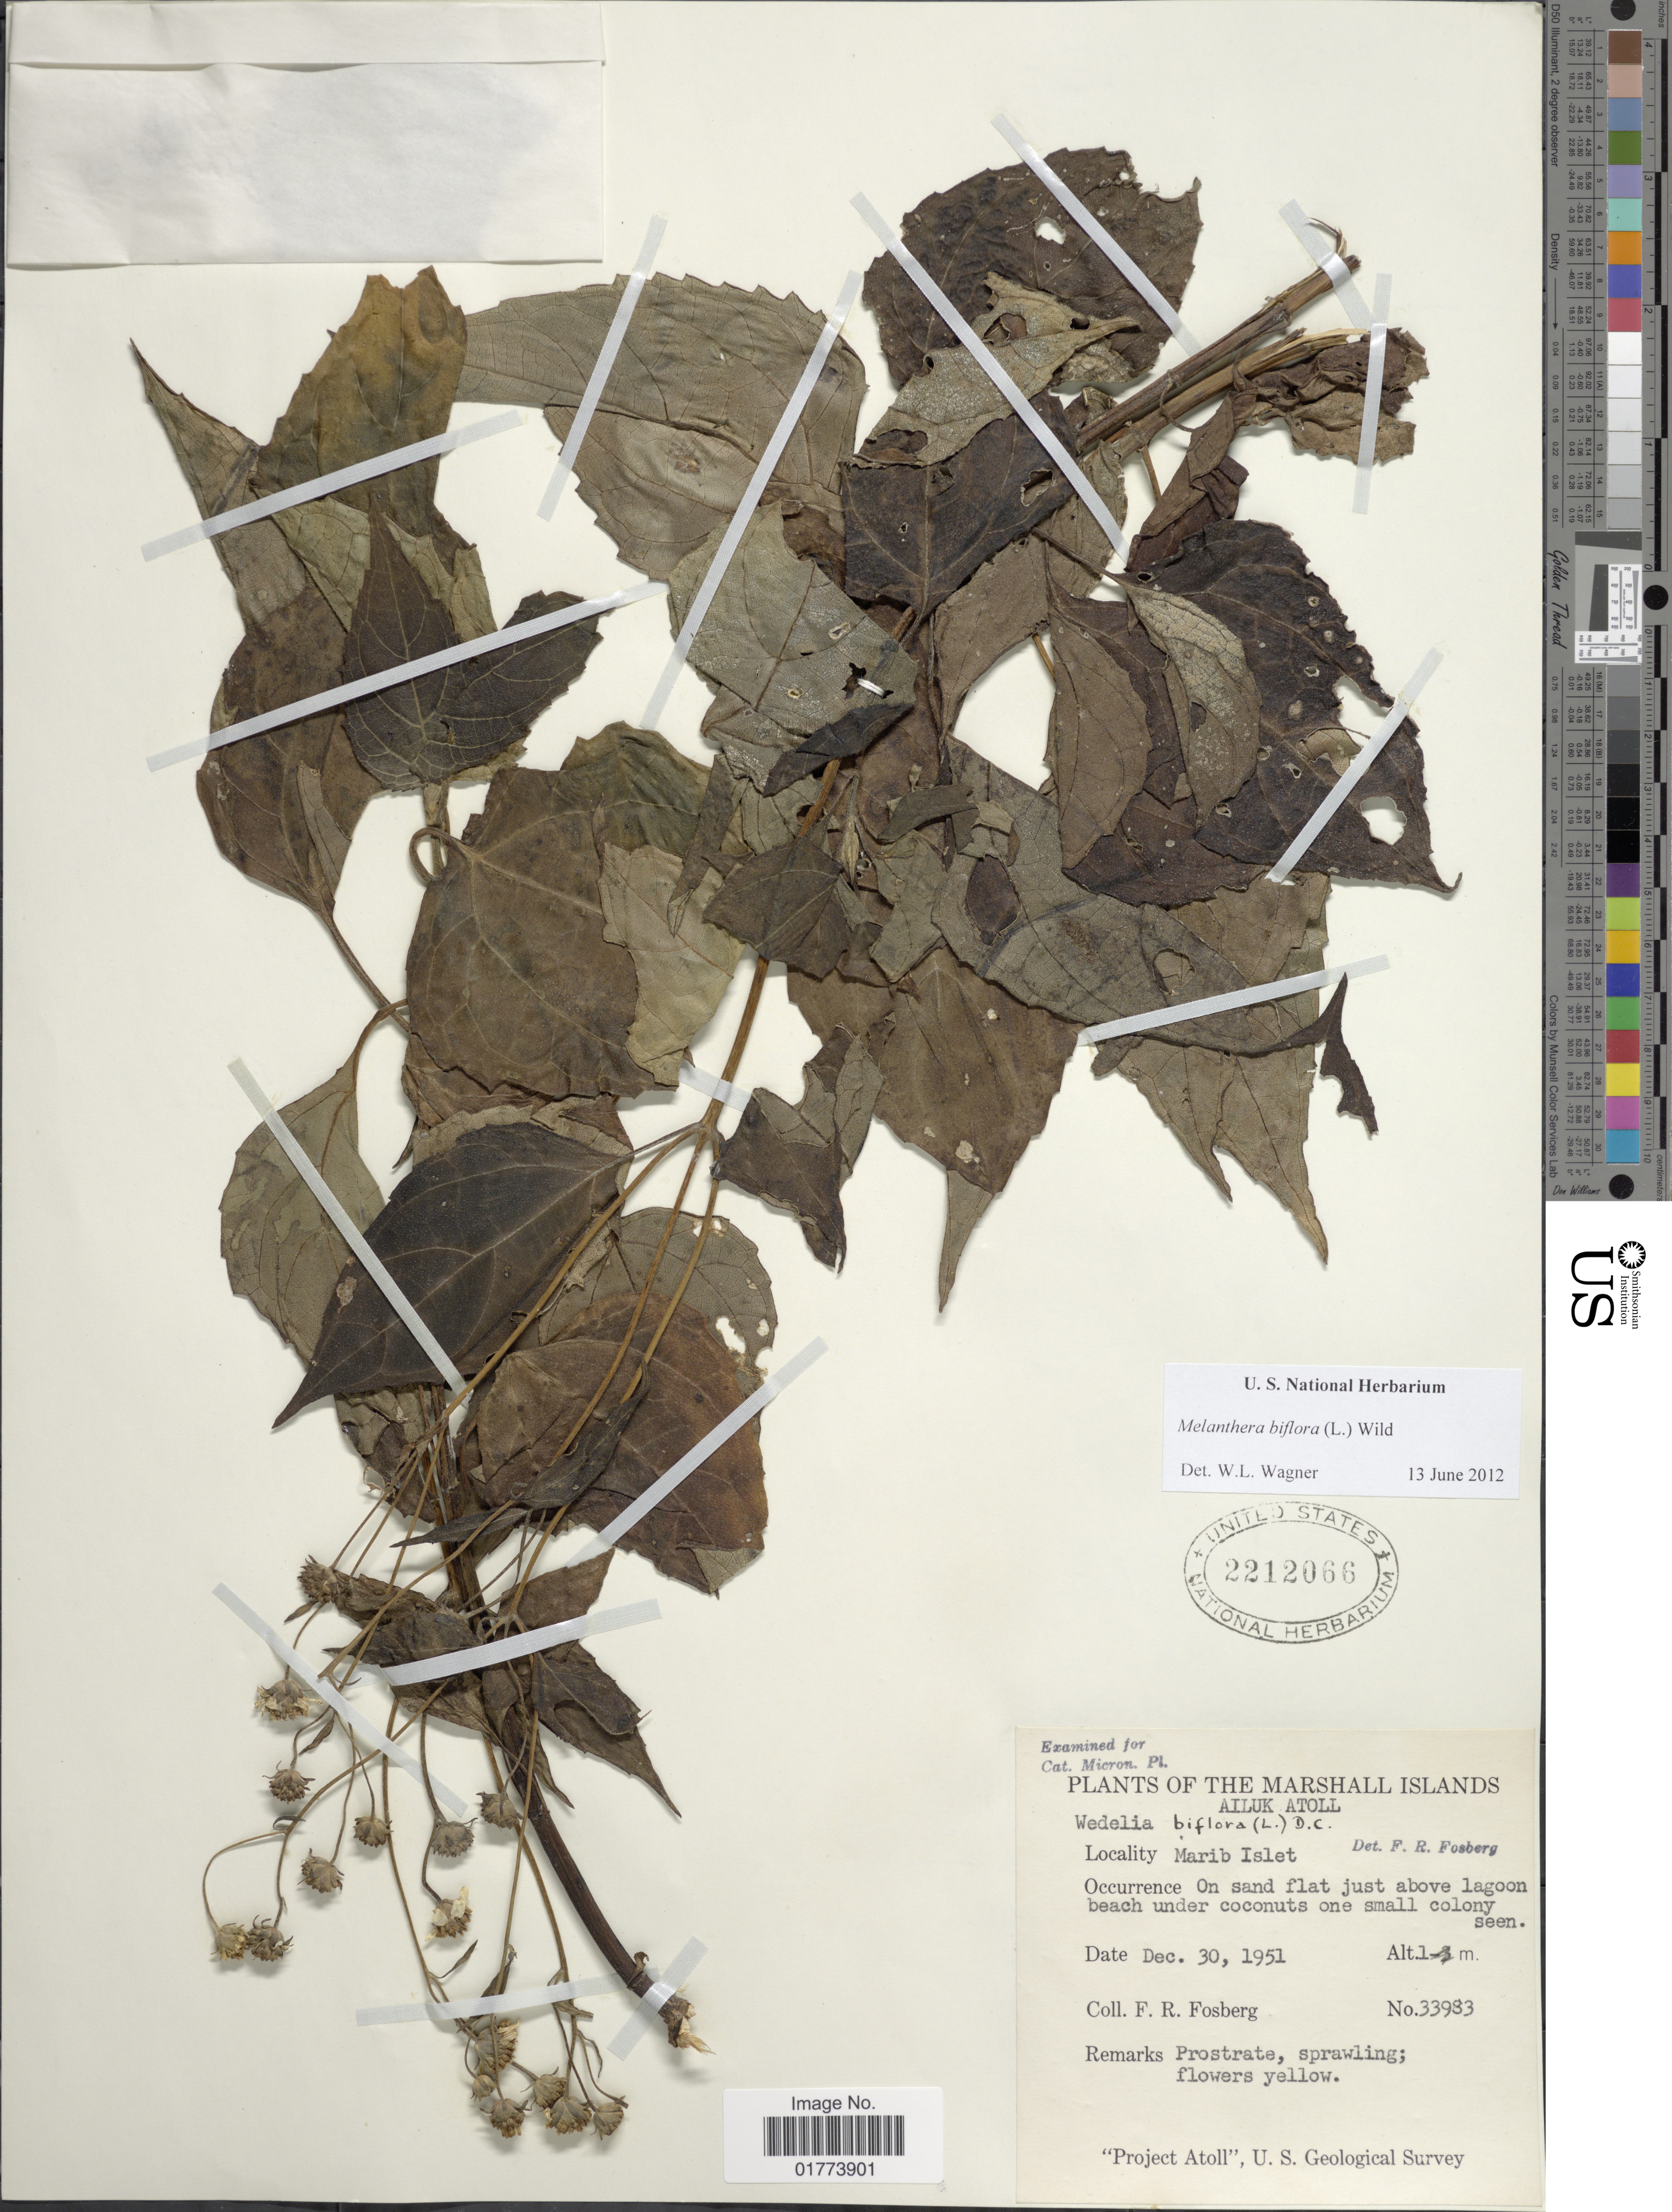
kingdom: Plantae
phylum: Tracheophyta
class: Magnoliopsida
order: Asterales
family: Asteraceae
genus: Wollastonia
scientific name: Wollastonia biflora var. biflora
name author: (L.) DC.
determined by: Wagner, W. L., (BOT), Smithsonian Institution - National Museum of Natural History (UNITED STATES)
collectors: F. R. Fosberg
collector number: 33983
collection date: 1951-12-30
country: Marshall Islands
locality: Ailuk Atoll, Marib Islet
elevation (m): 1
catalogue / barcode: US 2212066